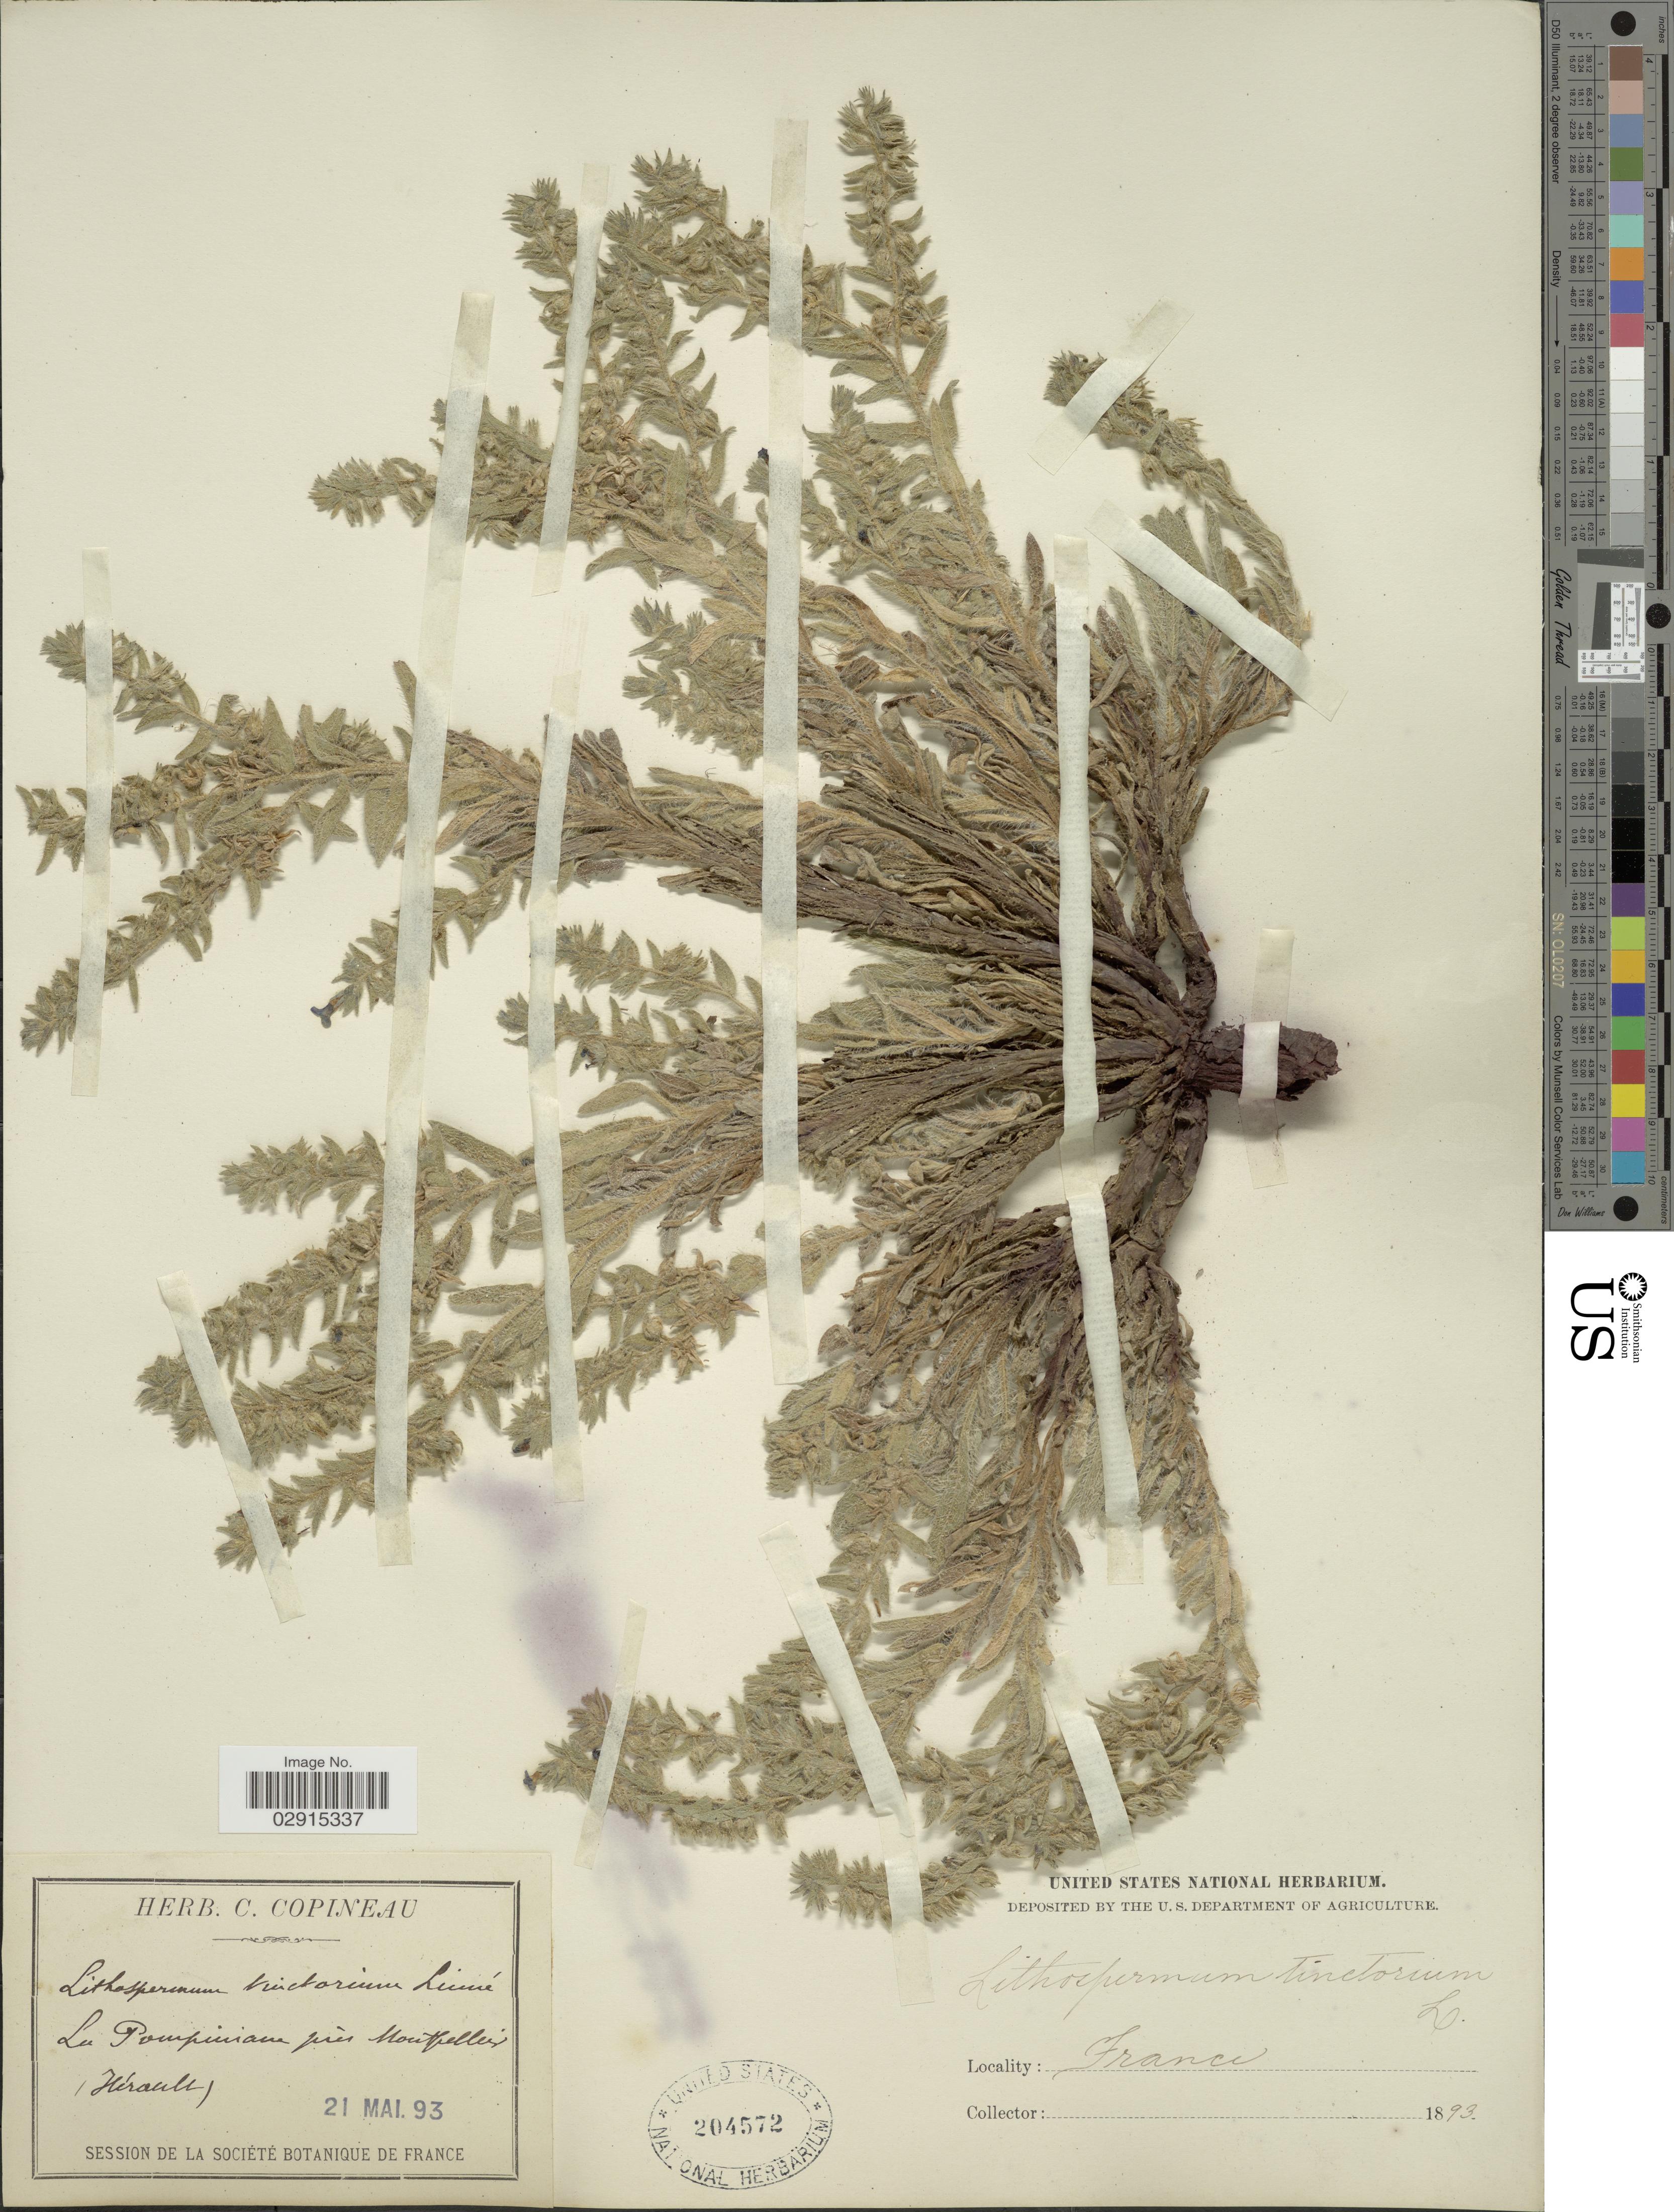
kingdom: Plantae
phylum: Tracheophyta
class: Magnoliopsida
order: Boraginales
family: Boraginaceae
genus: Lithospermum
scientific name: Lithospermum tinctorium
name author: L.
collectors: ex herb. C. Copineau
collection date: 1893-05-21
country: France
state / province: Occitanie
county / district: Hérault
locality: La Pomperian pies Montpellier (Hérault).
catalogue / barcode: US 204572